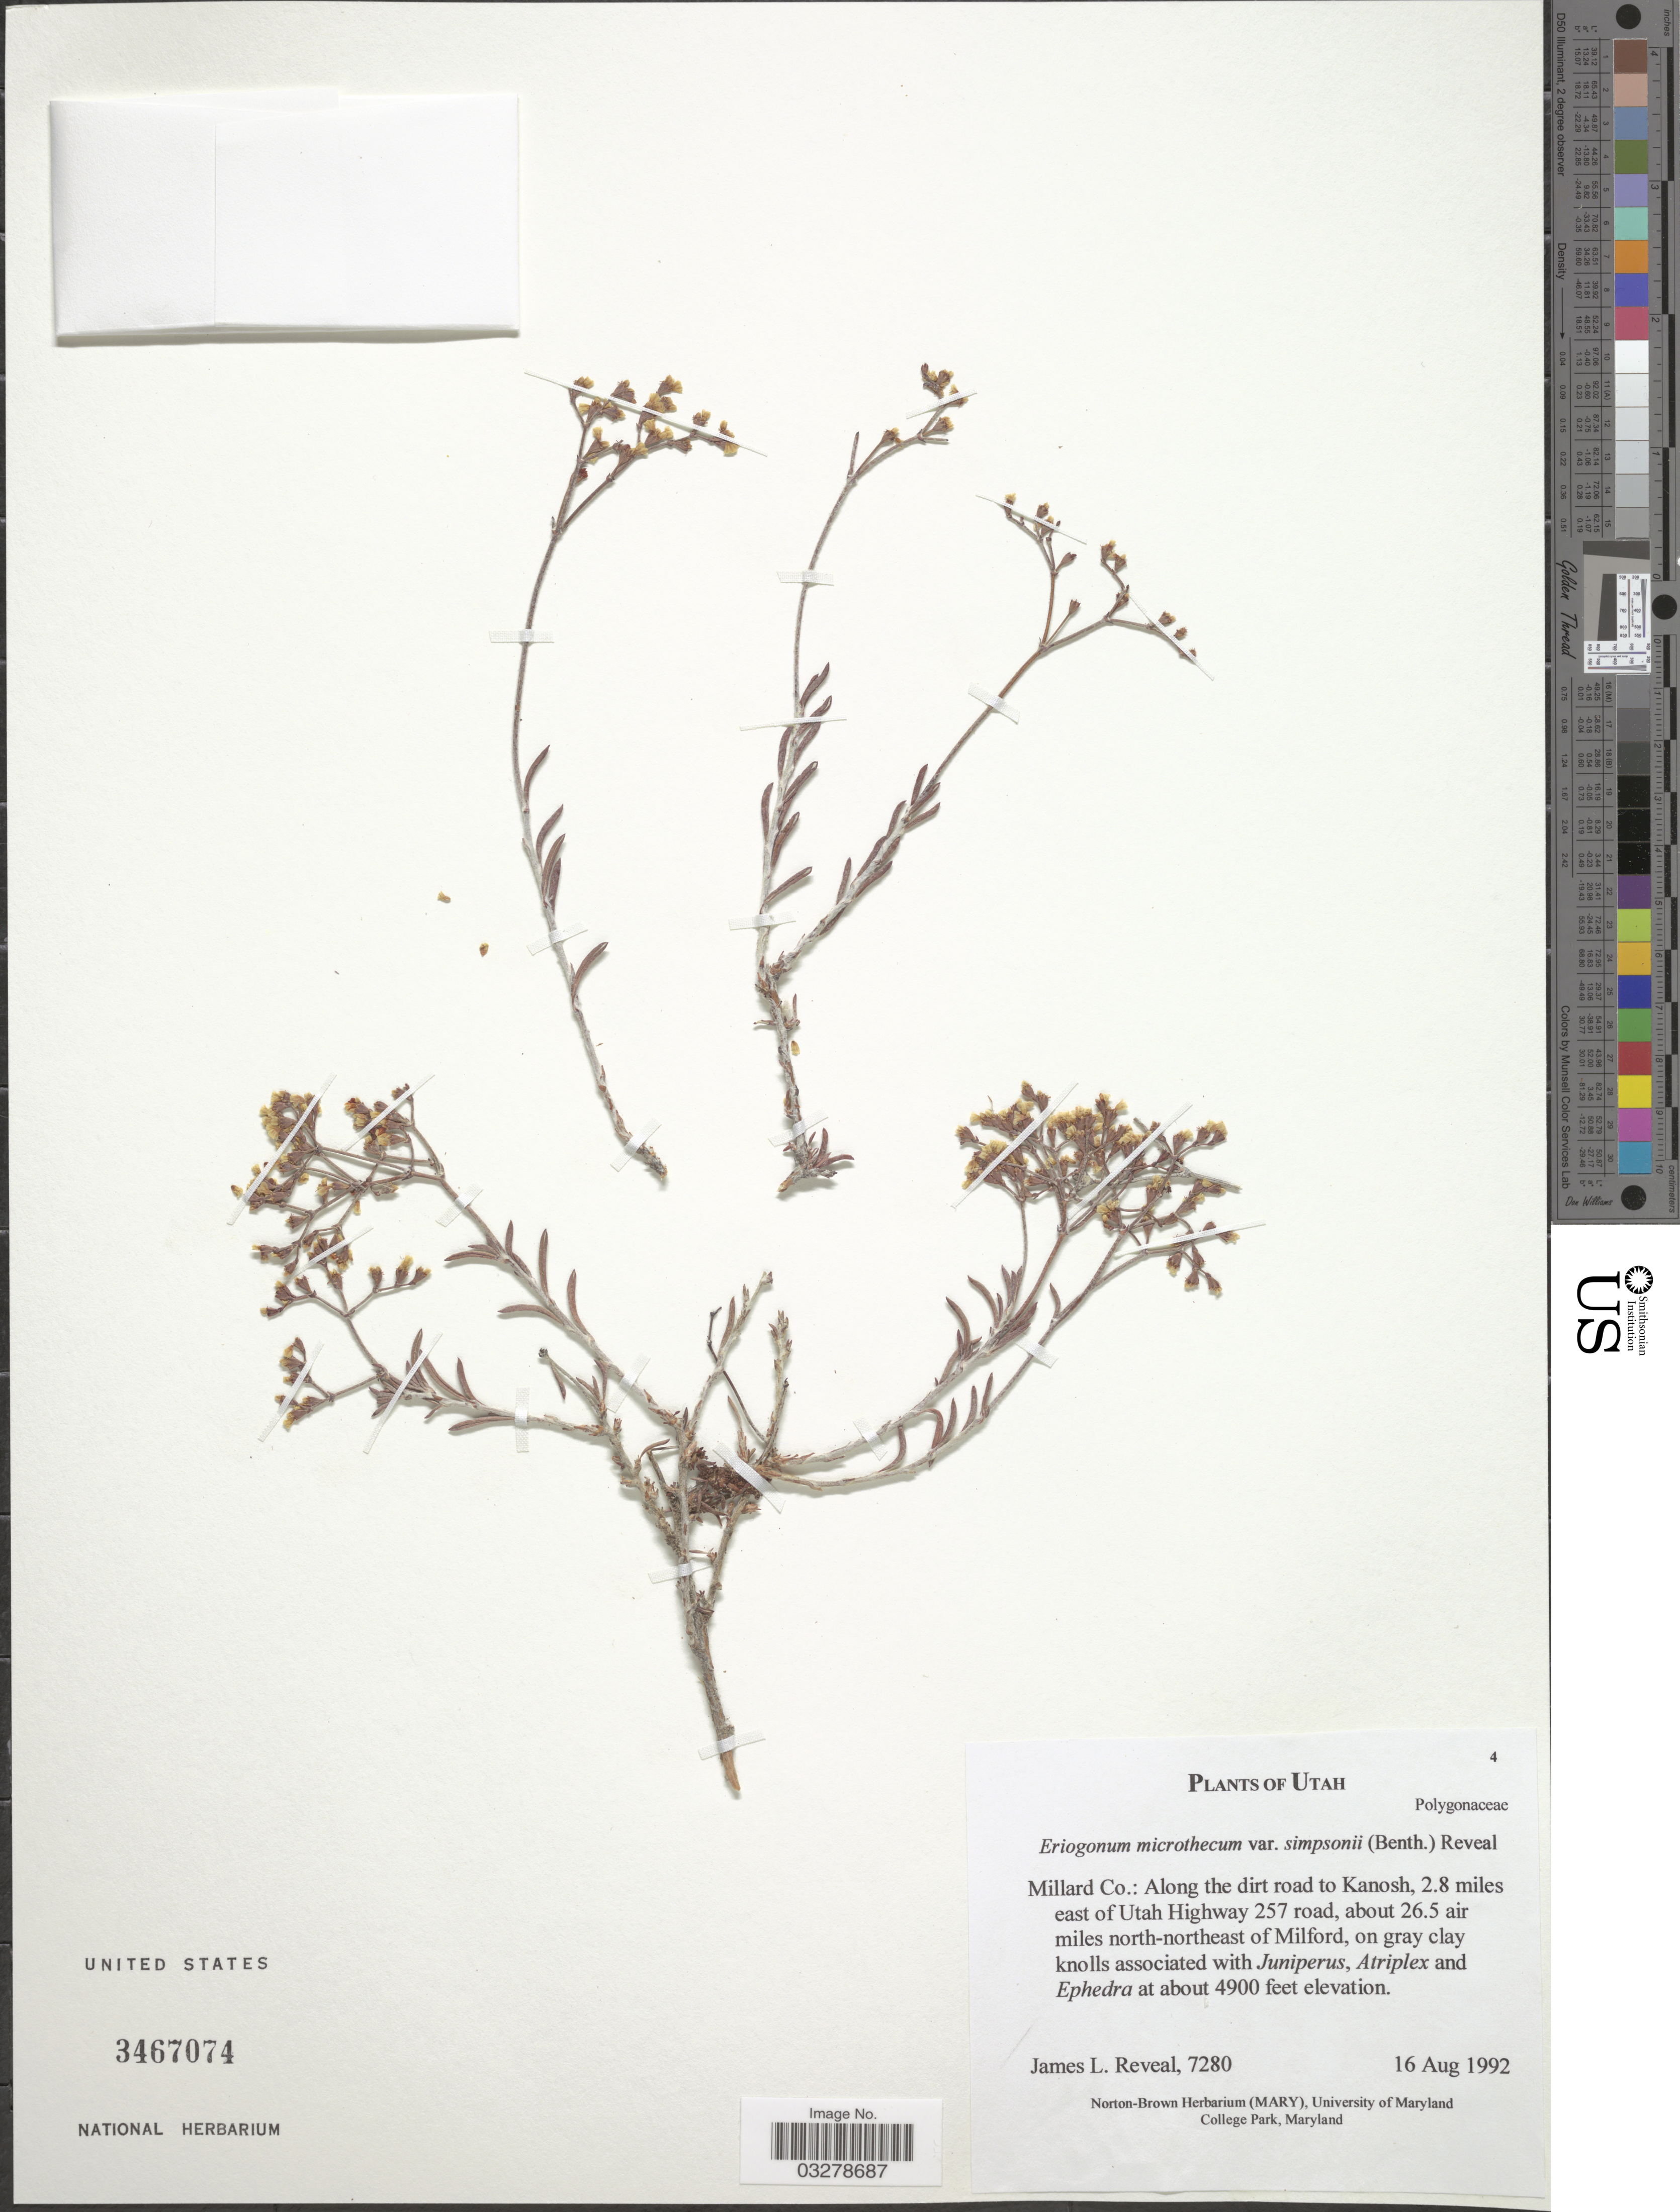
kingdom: Plantae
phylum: Tracheophyta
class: Magnoliopsida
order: Caryophyllales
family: Polygonaceae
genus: Eriogonum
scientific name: Eriogonum microtheca var. simpsonii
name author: (Benth.) Reveal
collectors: J. L. Reveal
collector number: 7280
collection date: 1992-08-16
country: United States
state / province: Utah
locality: Millard Co.: Along the dirt road to Kanosh, 2.8 miles east of Utah Highway 257 road, about 26.5 air miles north-northeast of Milford.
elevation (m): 1494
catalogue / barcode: US 3467074